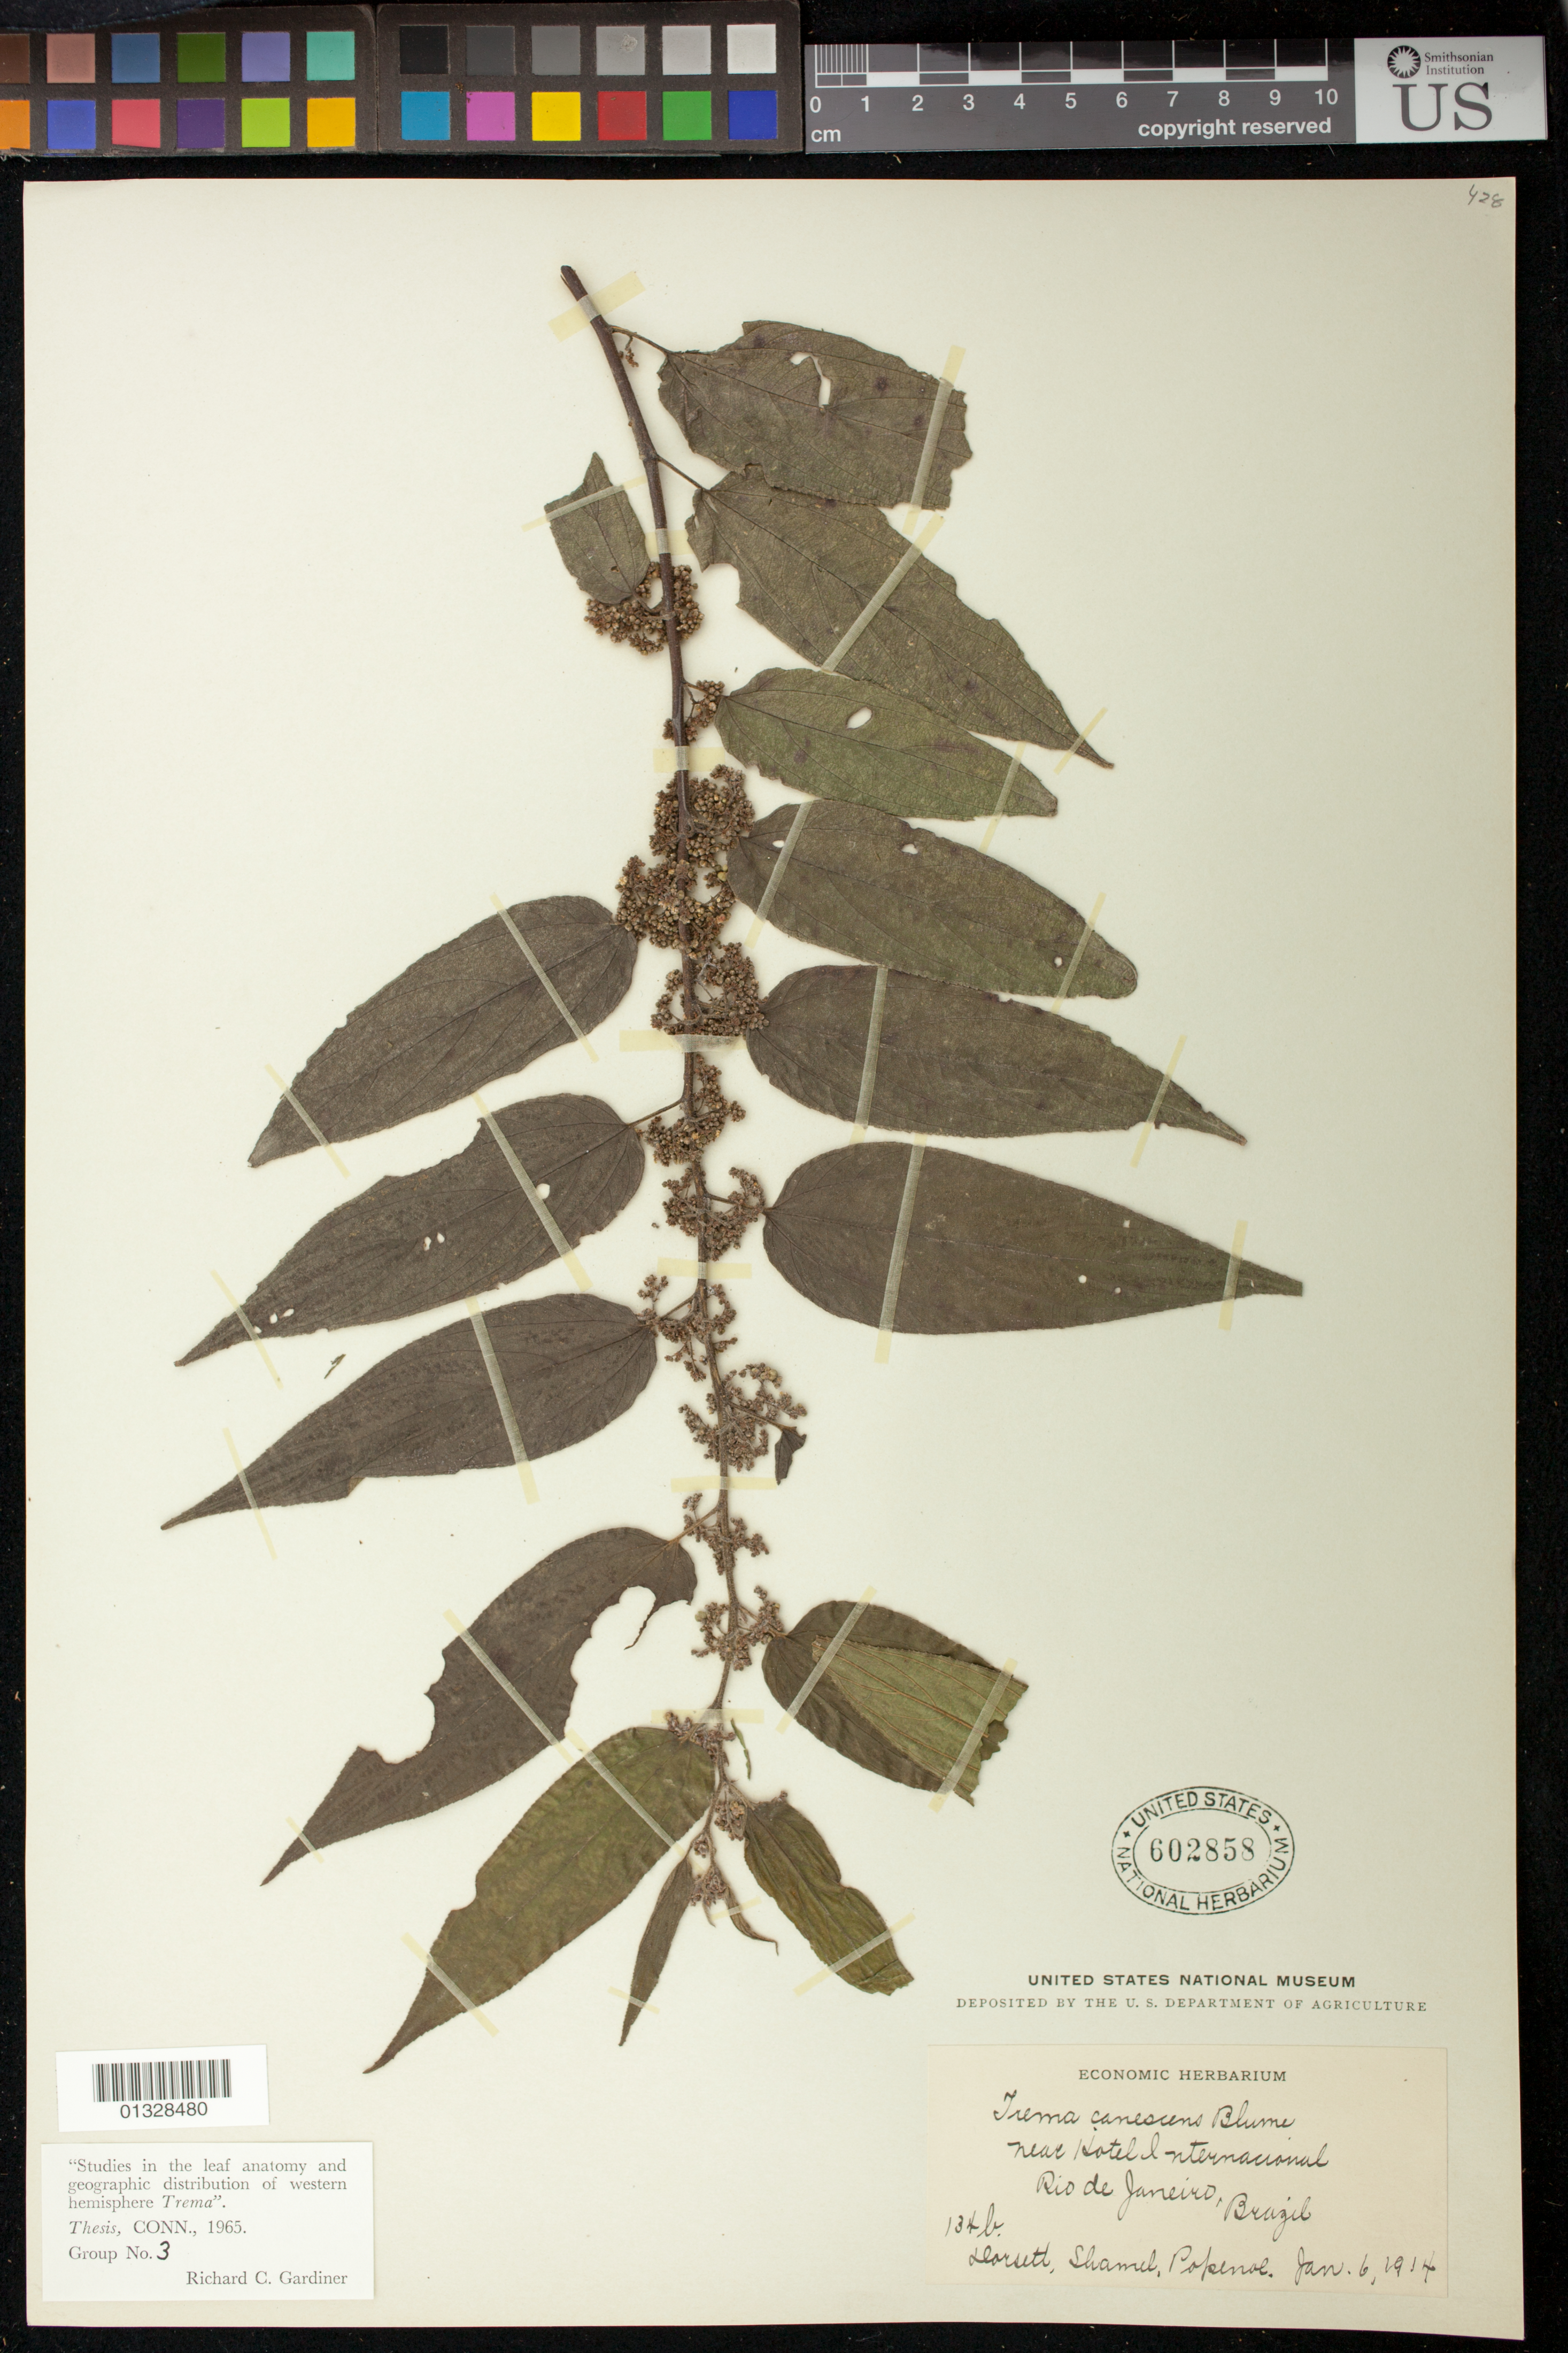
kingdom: Plantae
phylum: Tracheophyta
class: Magnoliopsida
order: Rosales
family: Cannabaceae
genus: Trema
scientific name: Trema micranthum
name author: (L.) Blume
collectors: -- Dorsett, -- Shamel & -- Popenoe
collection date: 1914-01-06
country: Brazil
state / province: Rio de Janeiro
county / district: Rio de Janeiro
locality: Near Hotel International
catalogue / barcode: US 602858